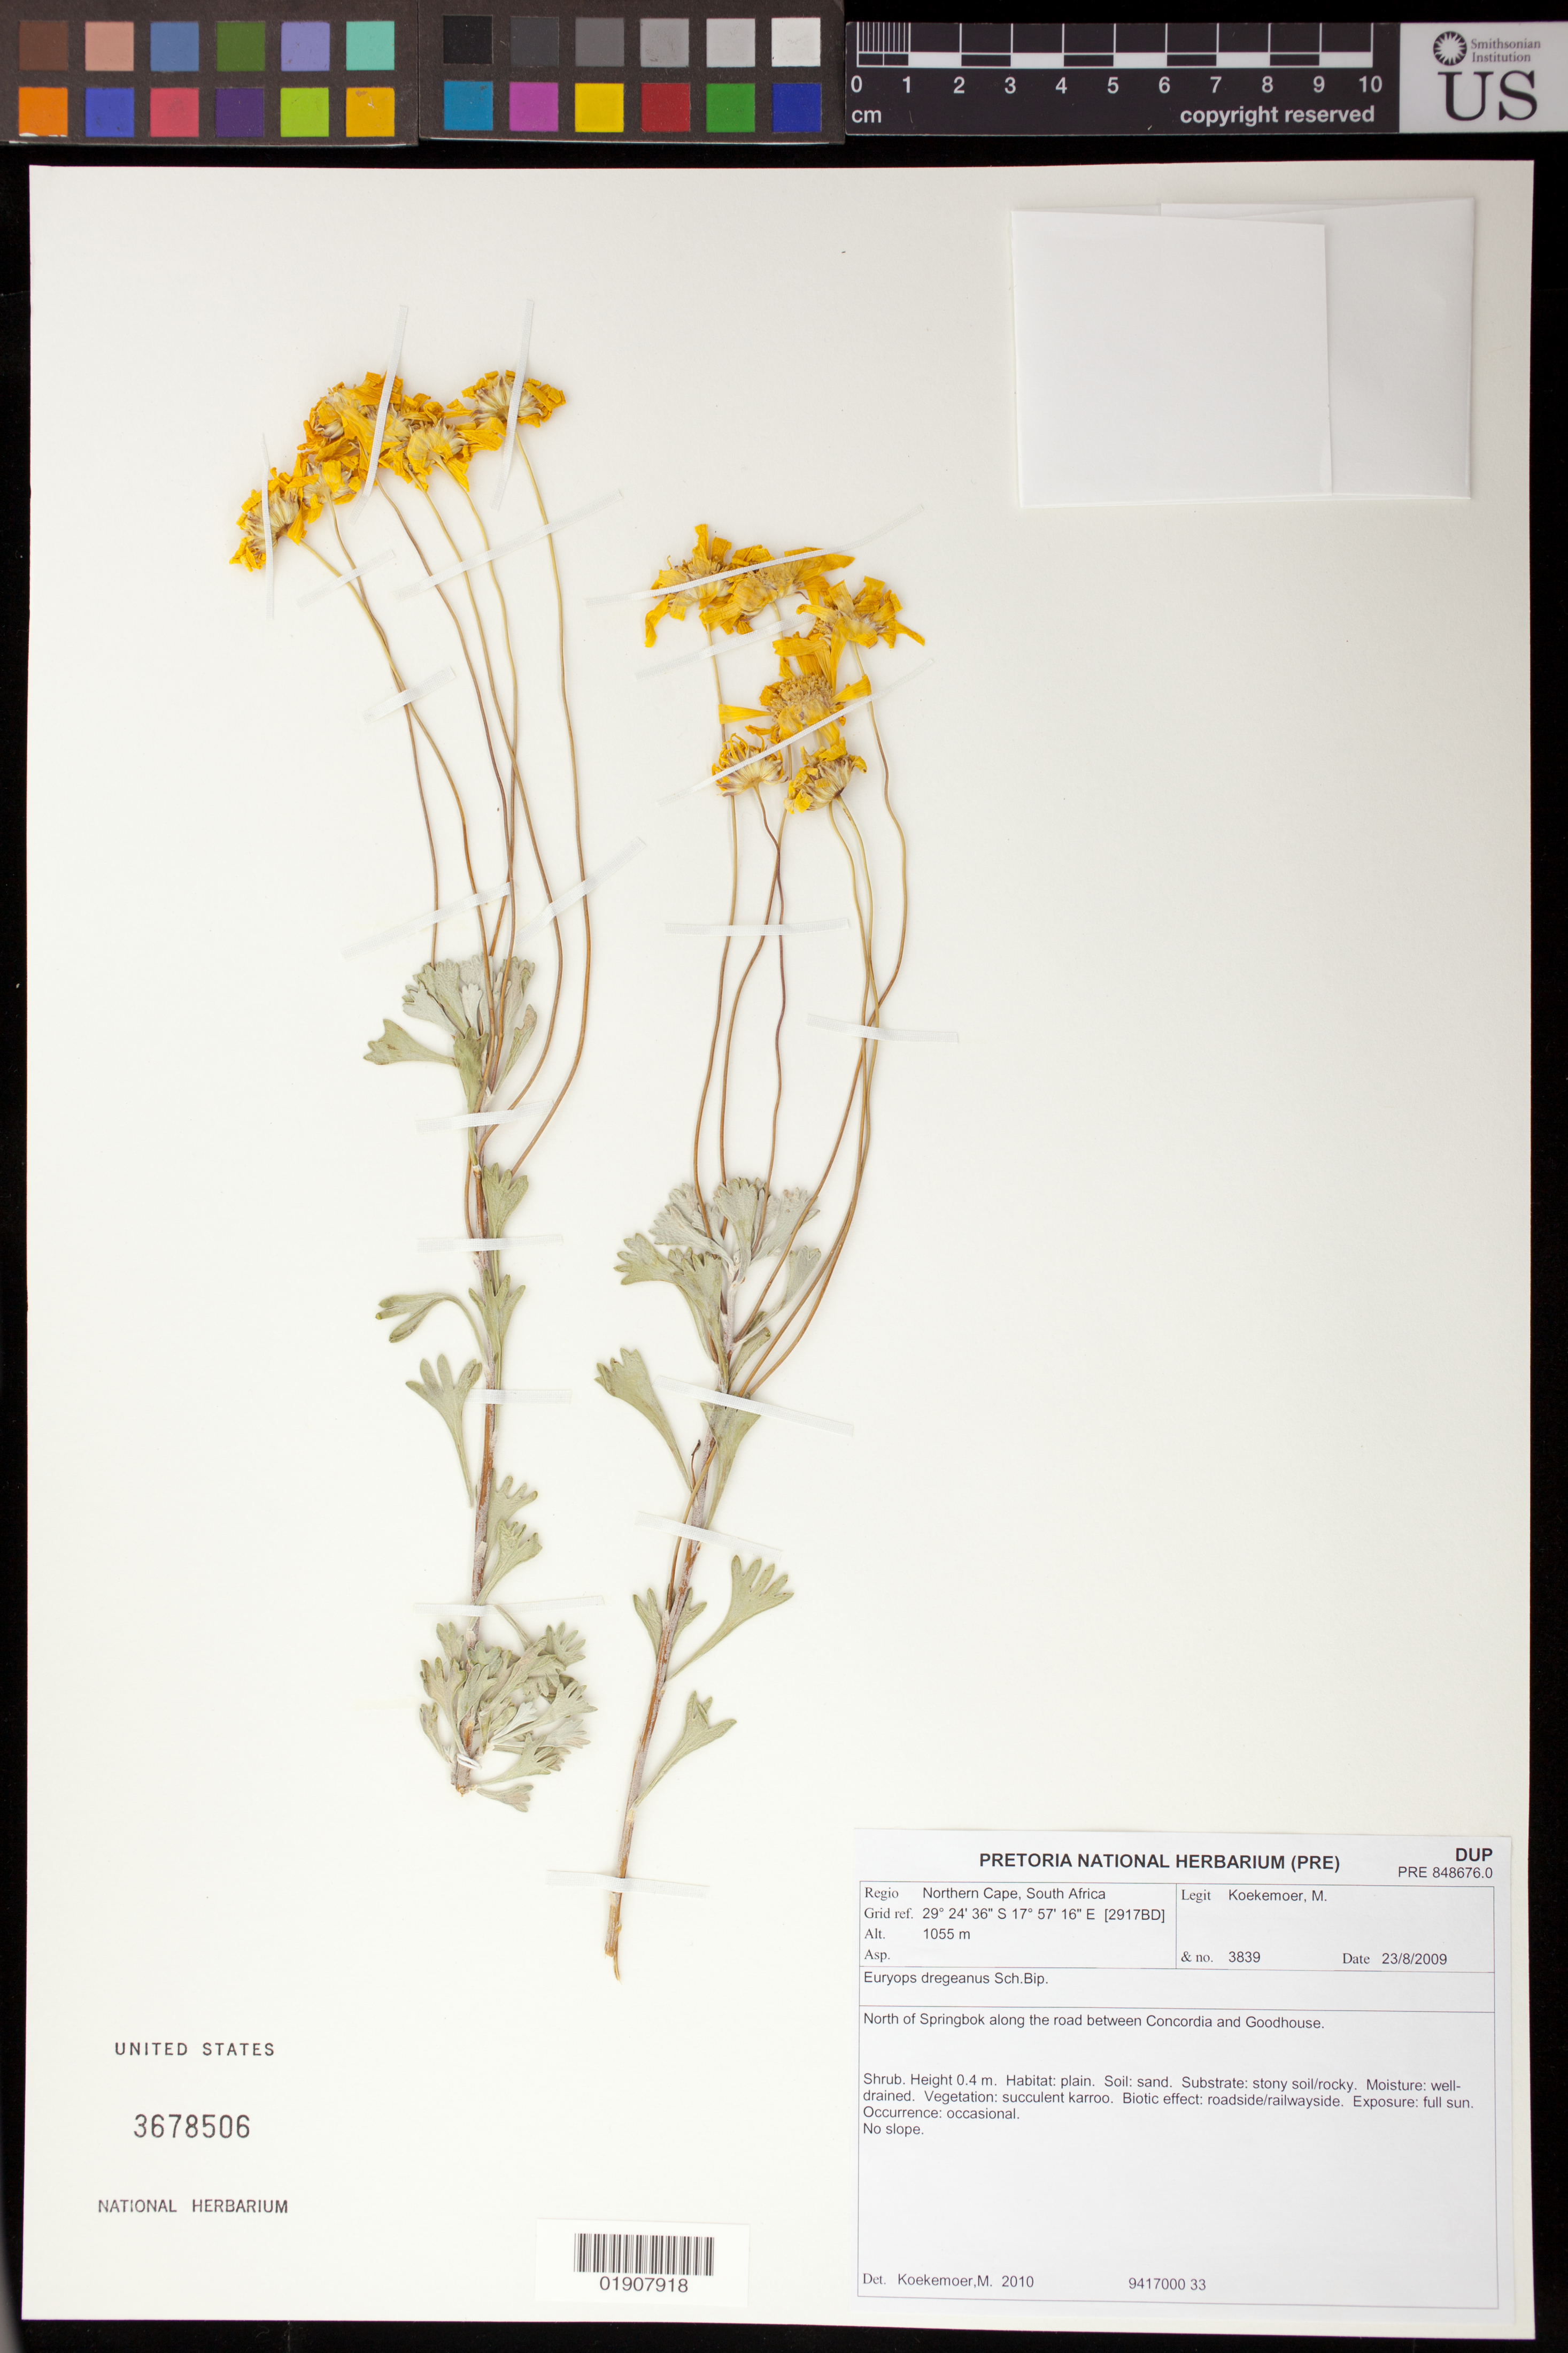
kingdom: Plantae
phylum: Tracheophyta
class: Magnoliopsida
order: Asterales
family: Asteraceae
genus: Euryops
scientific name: Euryops dregeanus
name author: Sch. Bip.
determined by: Koekemoer, M.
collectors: M. Koekemoer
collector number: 3839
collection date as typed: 23 August 2009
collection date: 2009-08-23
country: South Africa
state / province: Northern Cape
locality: North of Springbok along the road between Concordia and Goodhouse.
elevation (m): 1055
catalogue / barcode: US 3678506